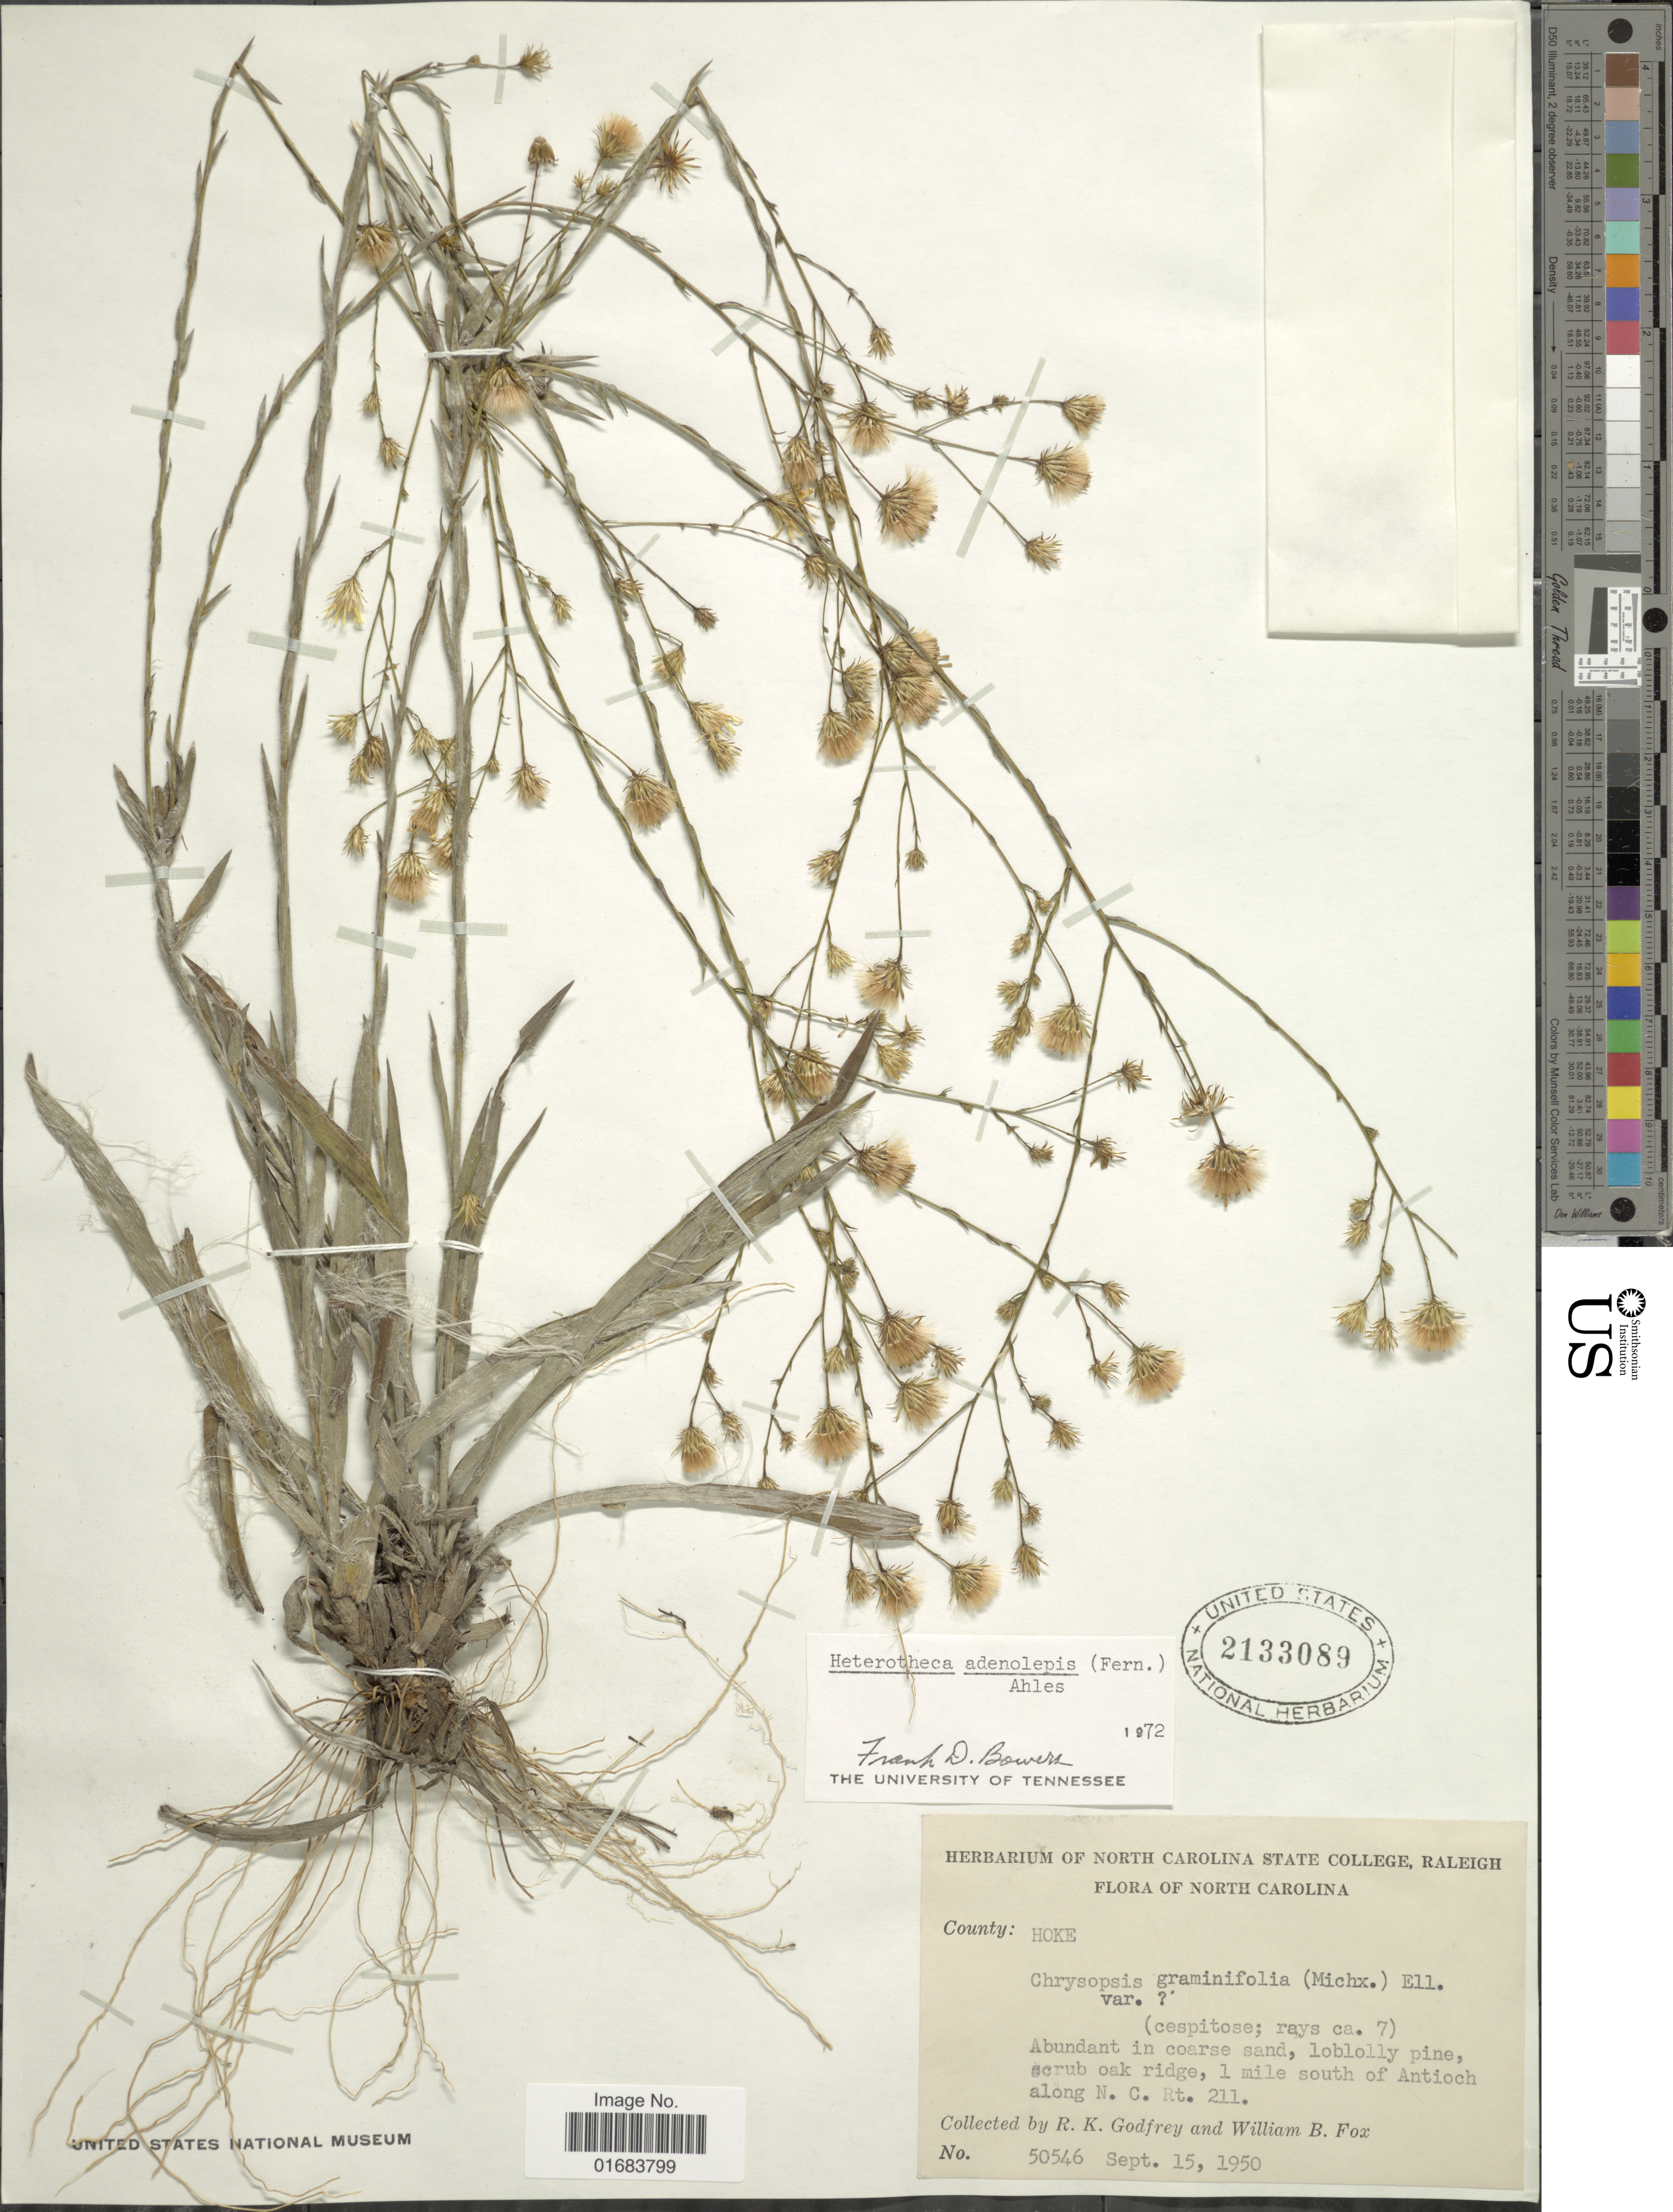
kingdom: Plantae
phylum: Tracheophyta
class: Magnoliopsida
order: Asterales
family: Asteraceae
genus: Pityopsis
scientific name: Pityopsis adenolepis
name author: (Fernald) Semple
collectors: R. K. Godfrey & W. B. Fox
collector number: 50546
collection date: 1950-09-15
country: United States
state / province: North Carolina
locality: County: Hoke, 1 mile south of Antioch along N.C. Rt.211.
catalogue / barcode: US 2133089